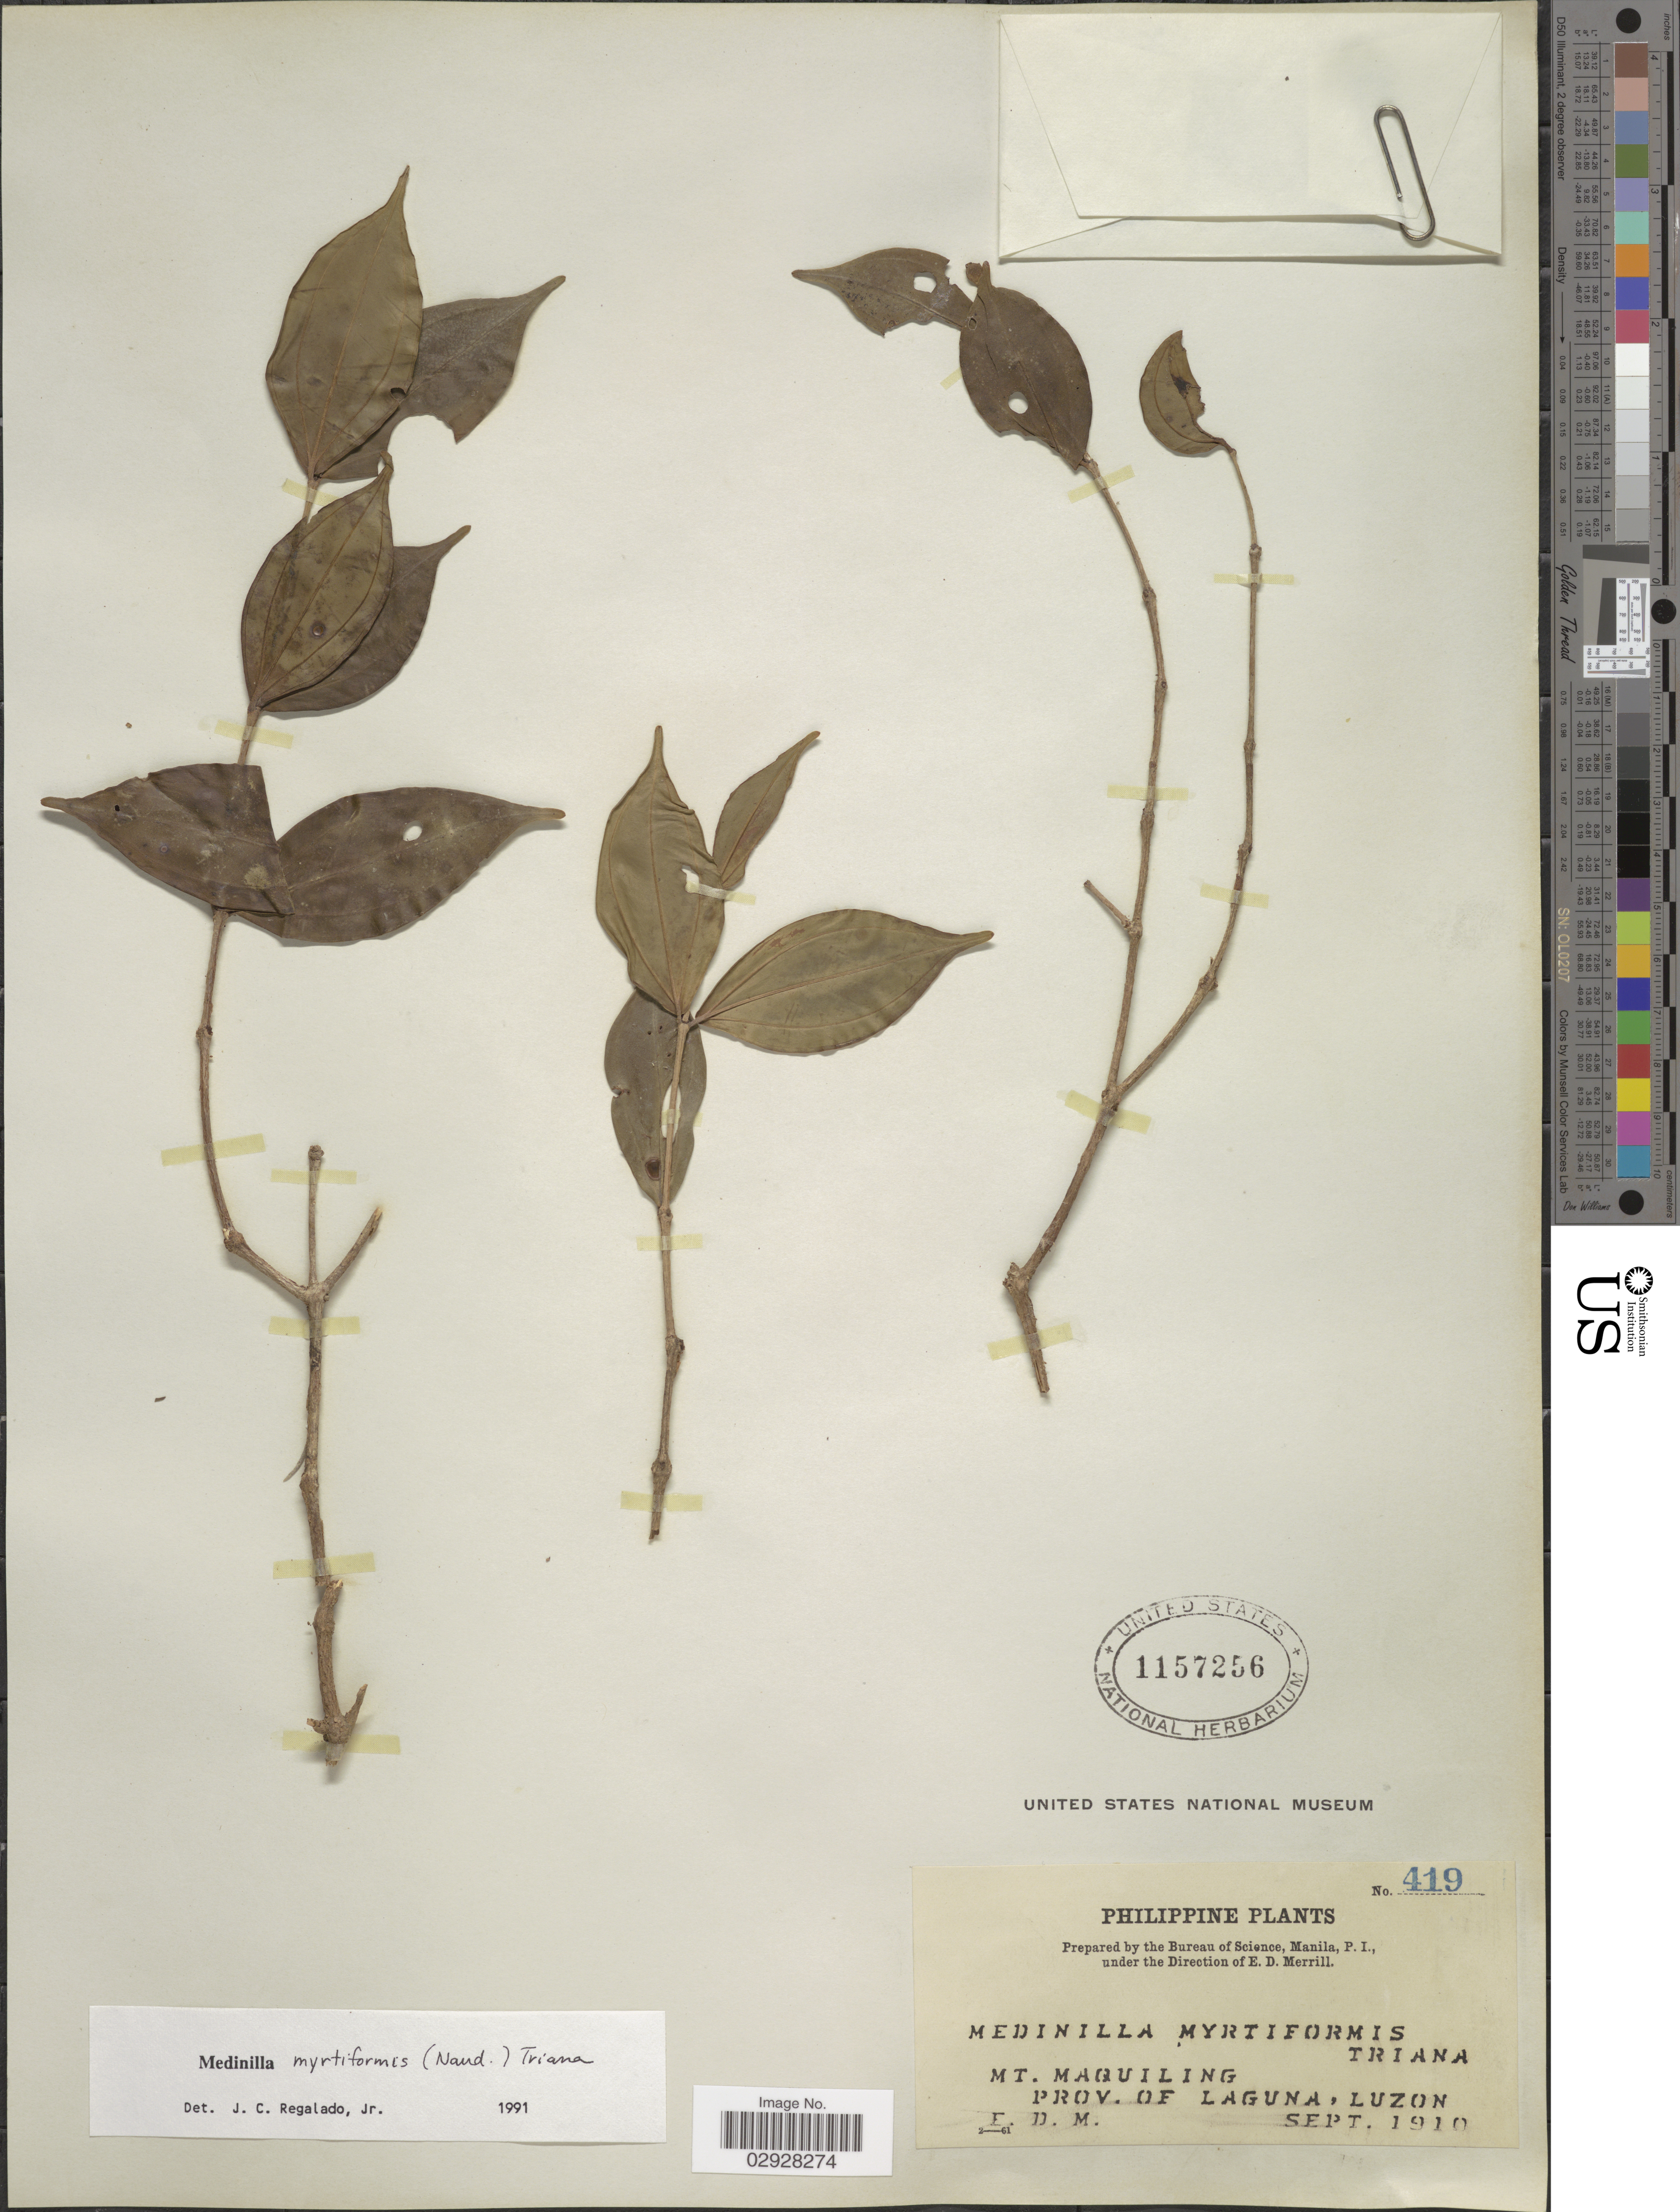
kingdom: Plantae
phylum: Tracheophyta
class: Magnoliopsida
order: Myrtales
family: Melastomataceae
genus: Medinilla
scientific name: Medinilla myrtiformis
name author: (Naudin) Triana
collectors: E. D. Merrill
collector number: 419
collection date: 1910-09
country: Philippines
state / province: Calabarzon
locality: Mt. Maquiling, Prov. of Laguna, Luzon.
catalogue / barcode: US 1157256